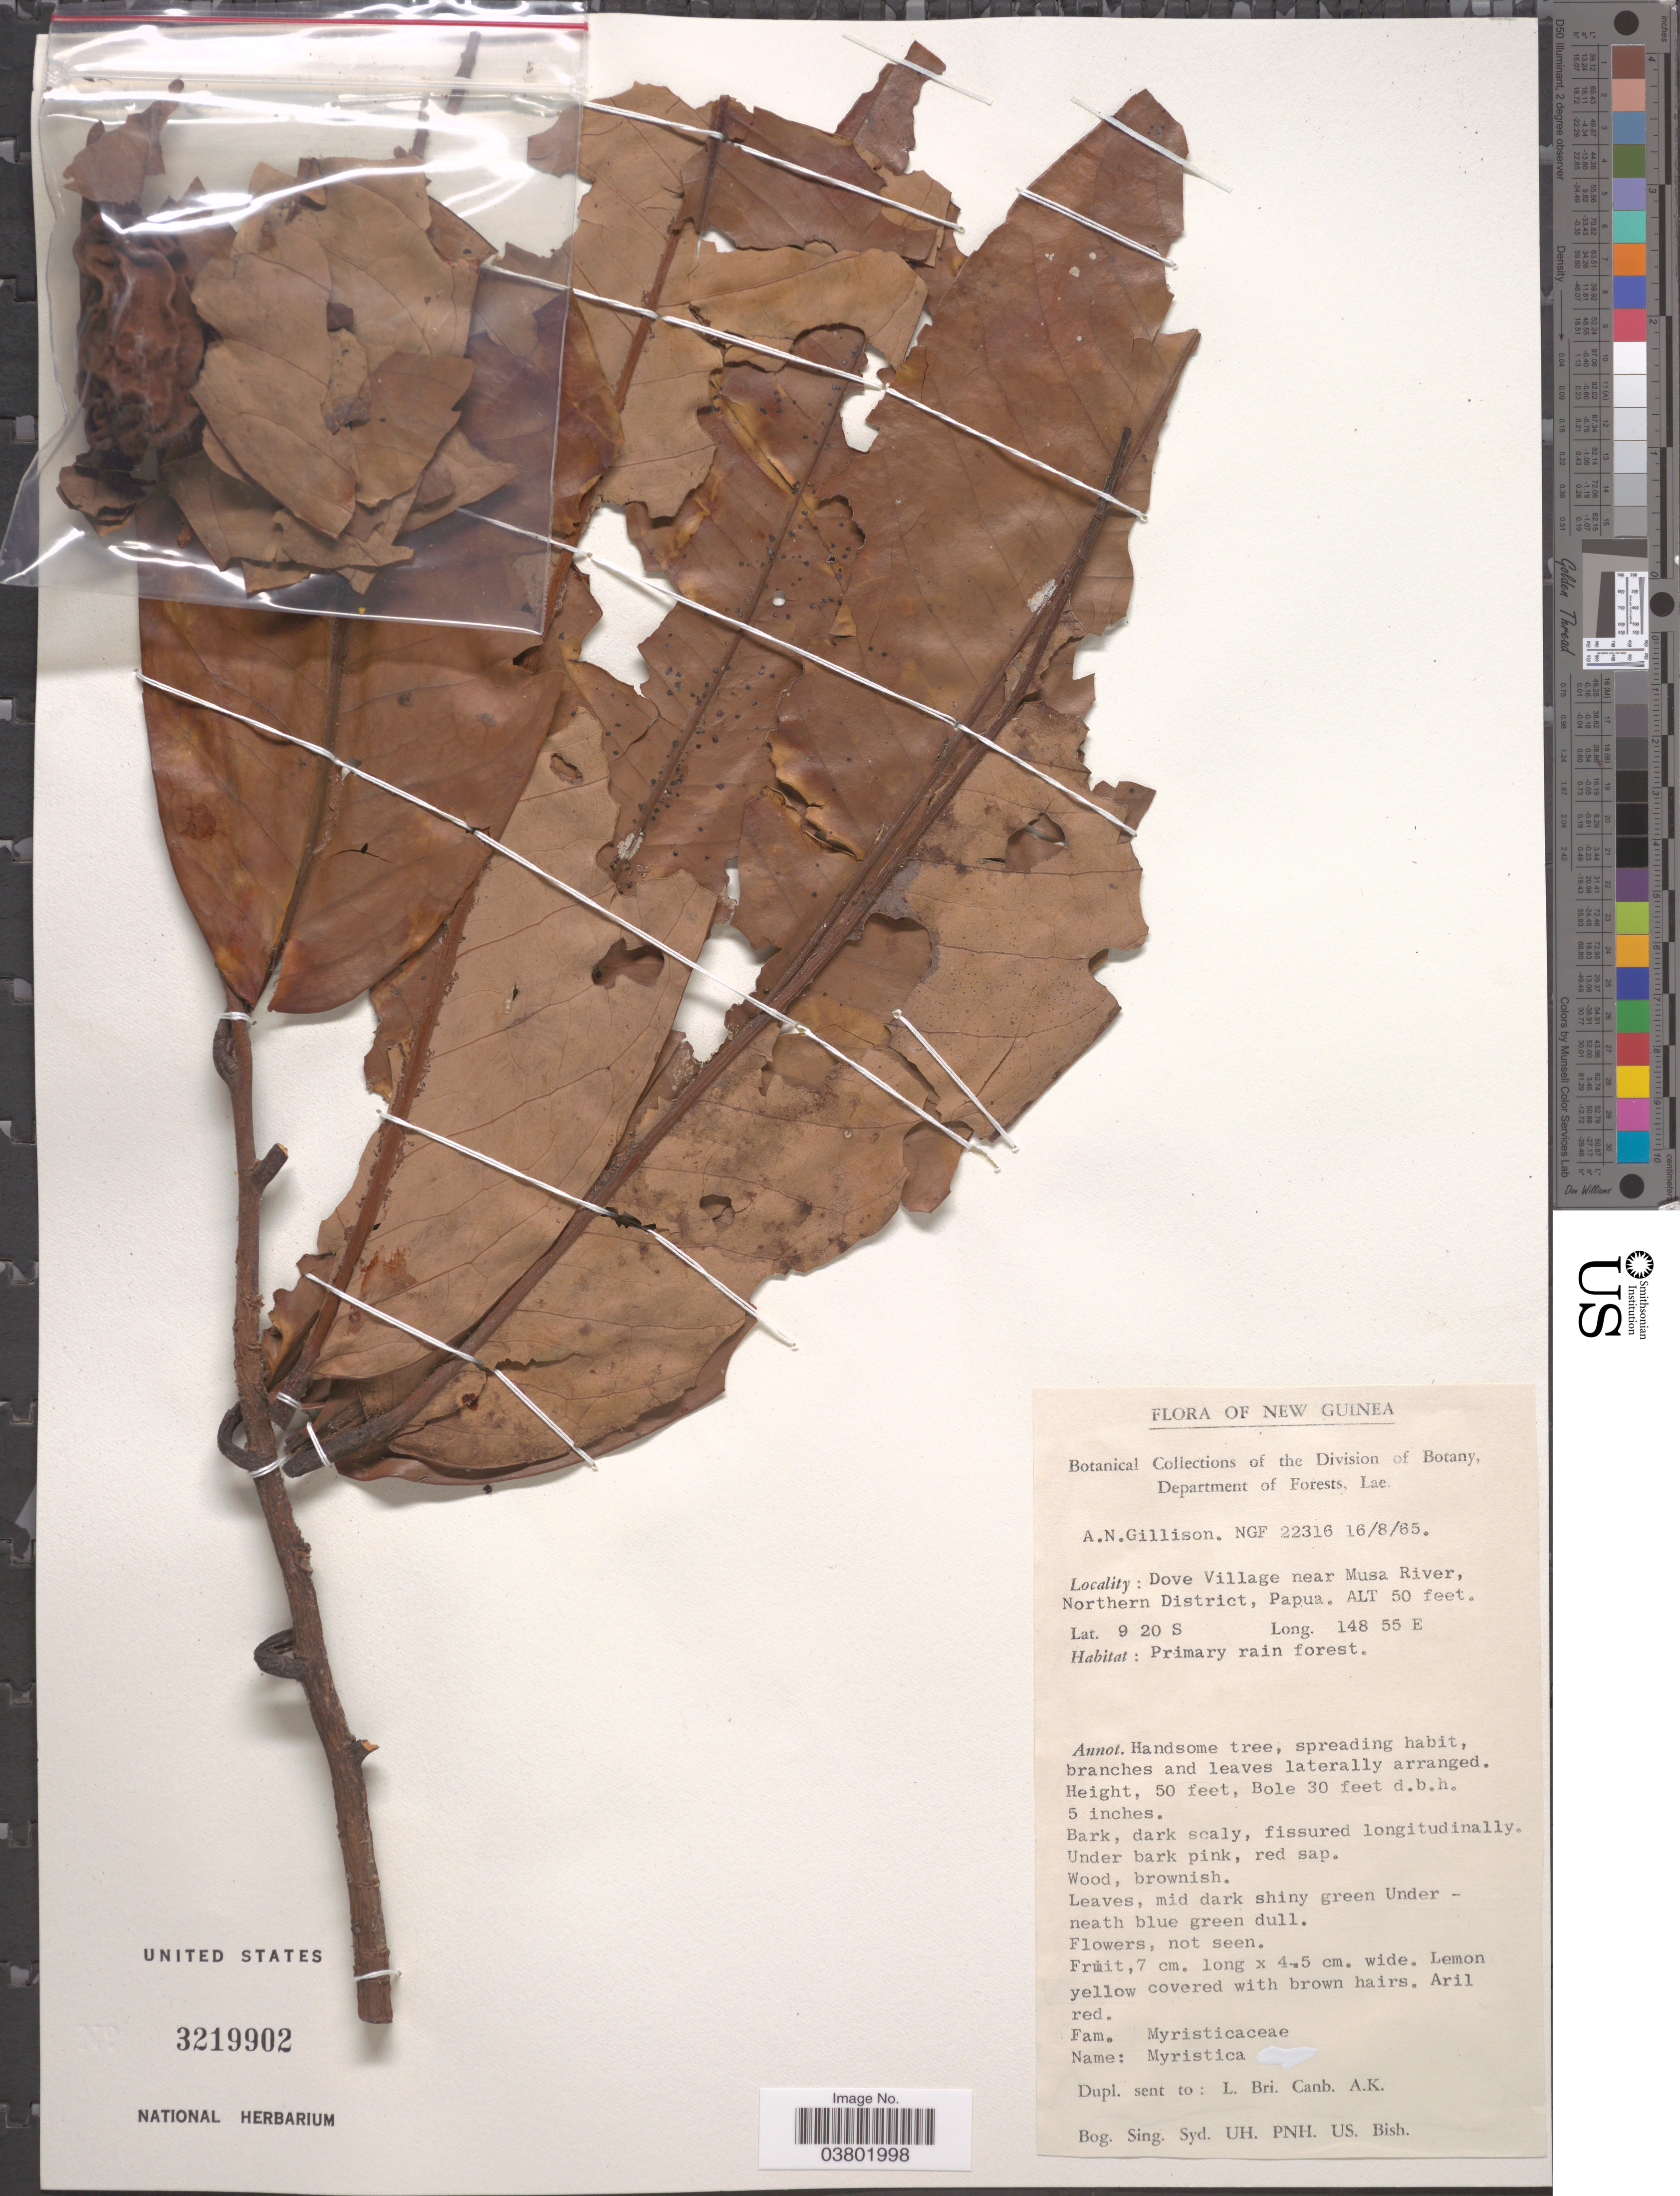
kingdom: Plantae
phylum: Tracheophyta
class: Magnoliopsida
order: Magnoliales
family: Myristicaceae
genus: Myristica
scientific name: Myristica sp.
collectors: A. Gillison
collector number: NGF 22316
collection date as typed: Transcribed d/m/y: 16/8/65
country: Papua New Guinea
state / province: Northern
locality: New Guinea. Dove Village near Musa River, Northern District, Papua.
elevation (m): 15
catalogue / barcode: US 3219902